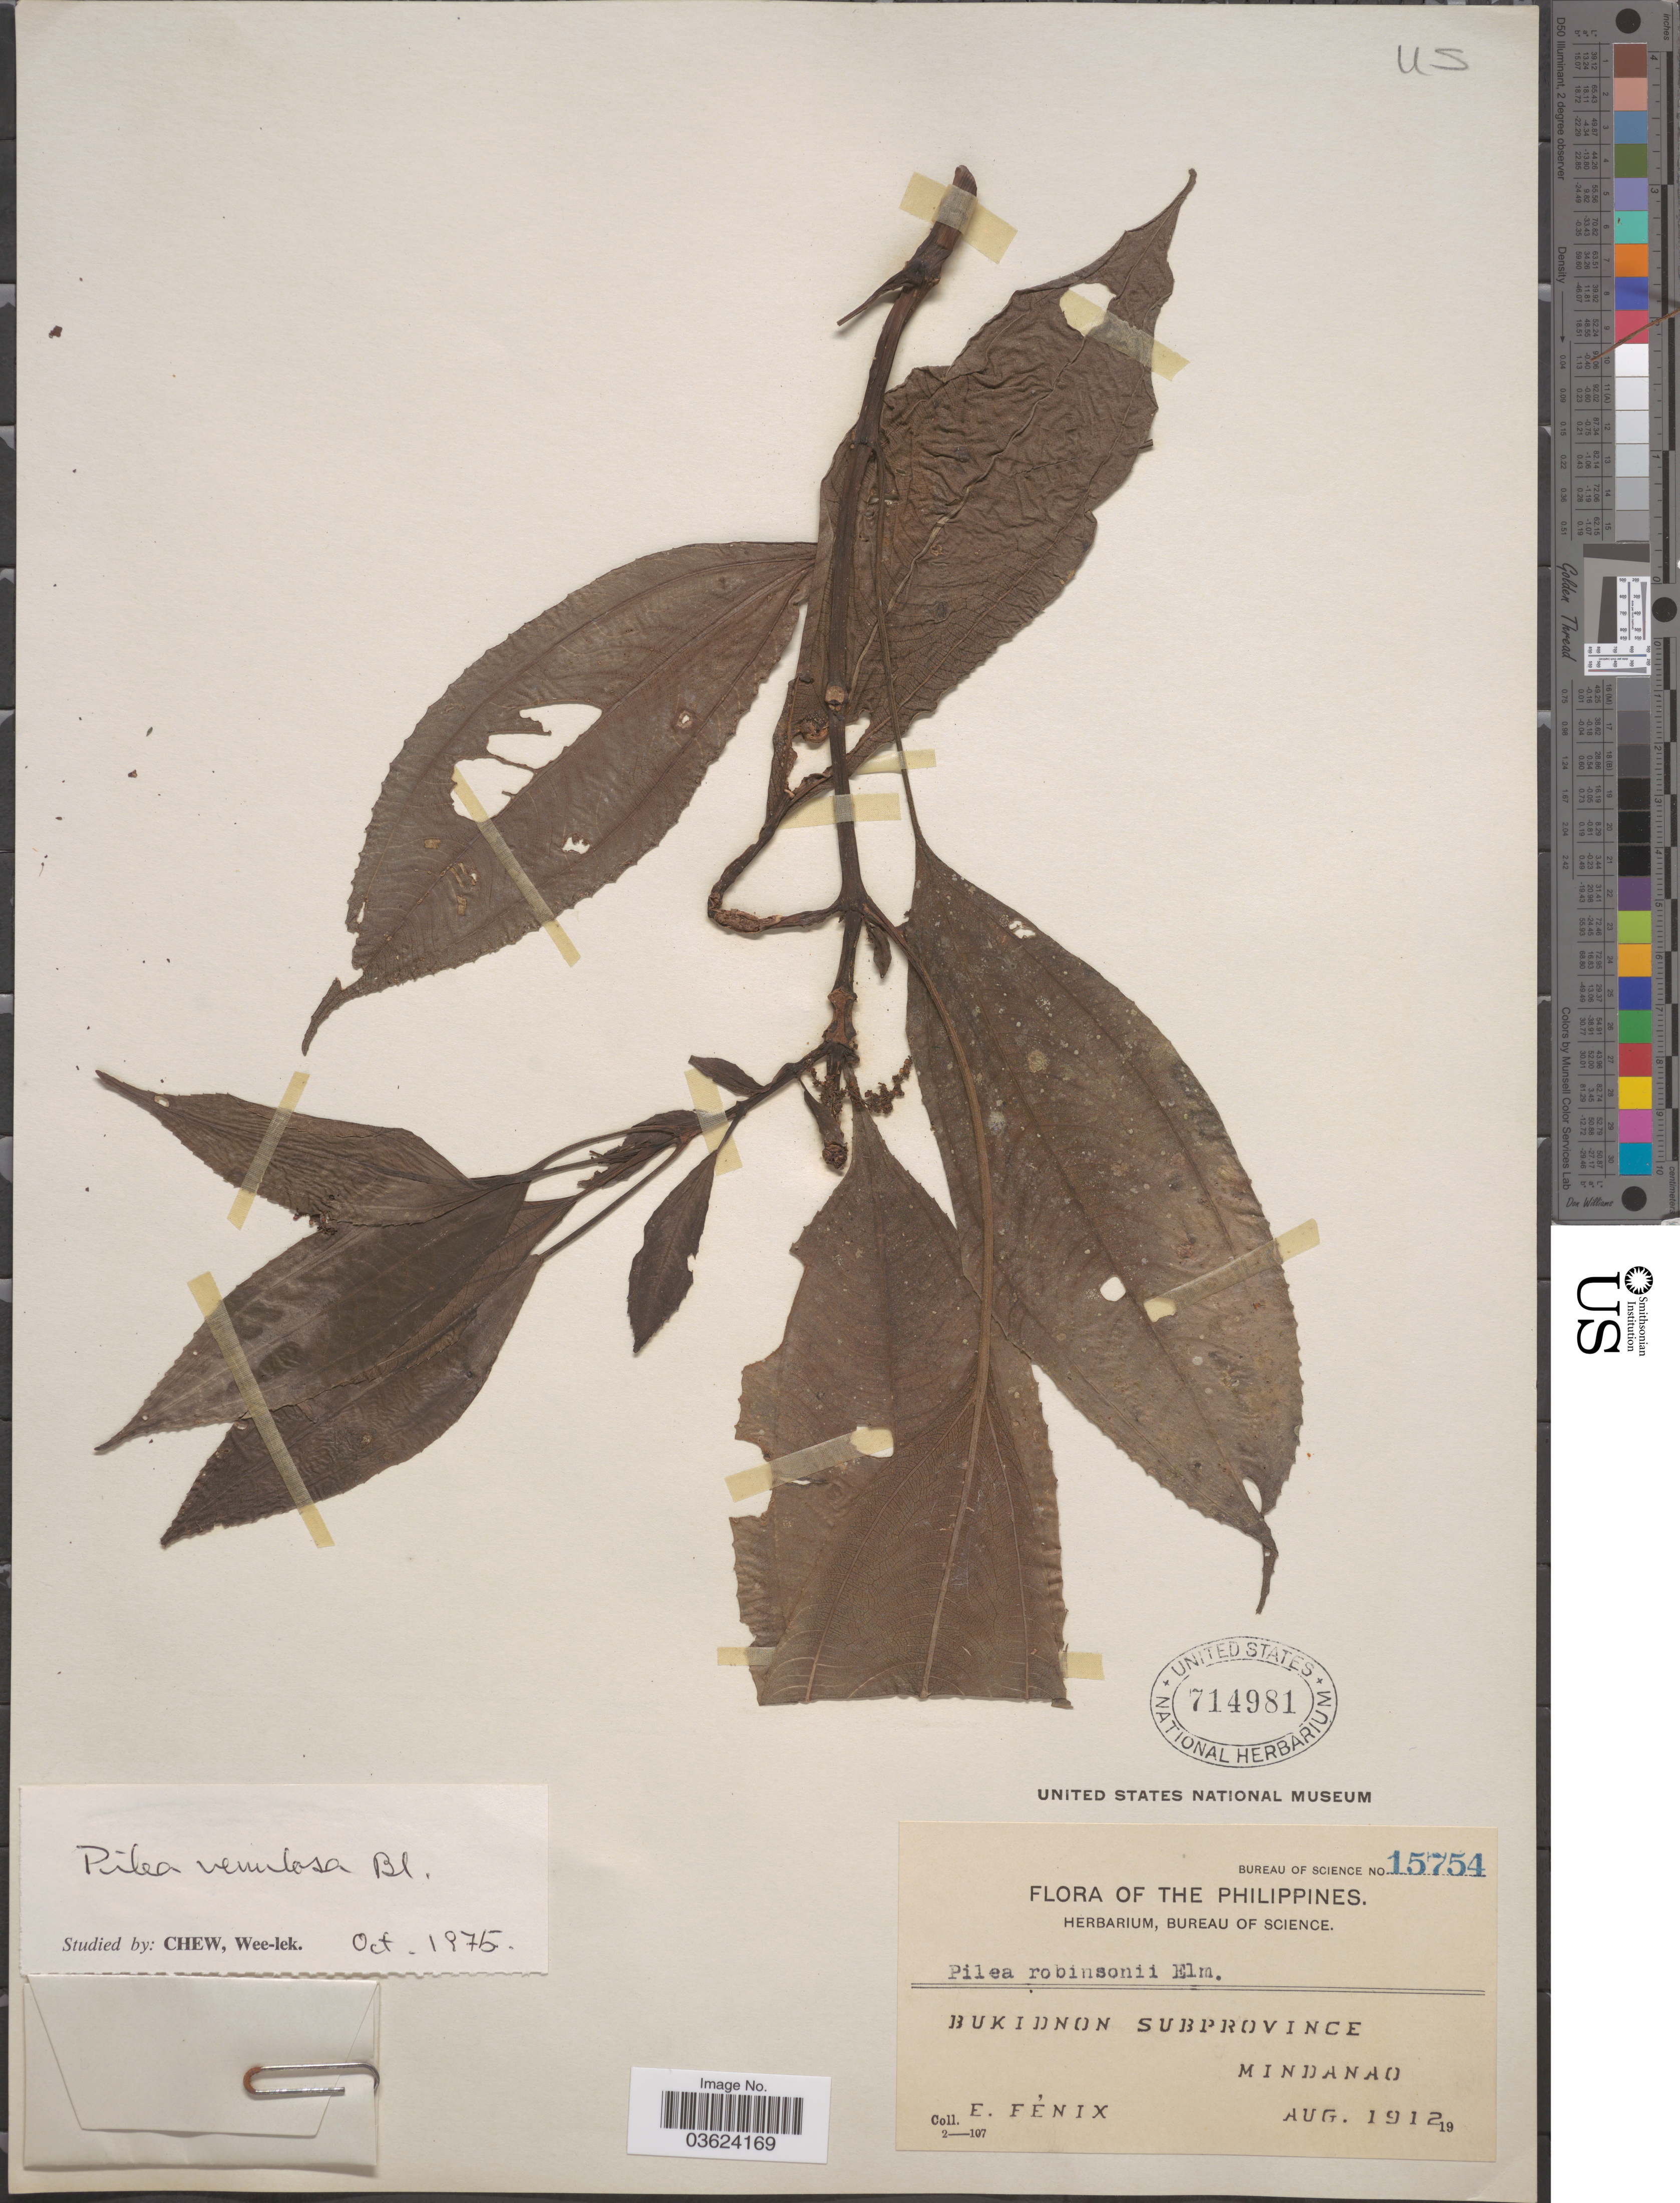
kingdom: Plantae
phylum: Tracheophyta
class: Magnoliopsida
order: Rosales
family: Urticaceae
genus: Pilea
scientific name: Pilea venulosa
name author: Blume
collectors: E. Fénix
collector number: Bureau of Science 15754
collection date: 1912-08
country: Philippines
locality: Bukidnon Subprovince. Mindanao.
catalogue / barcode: US 714981